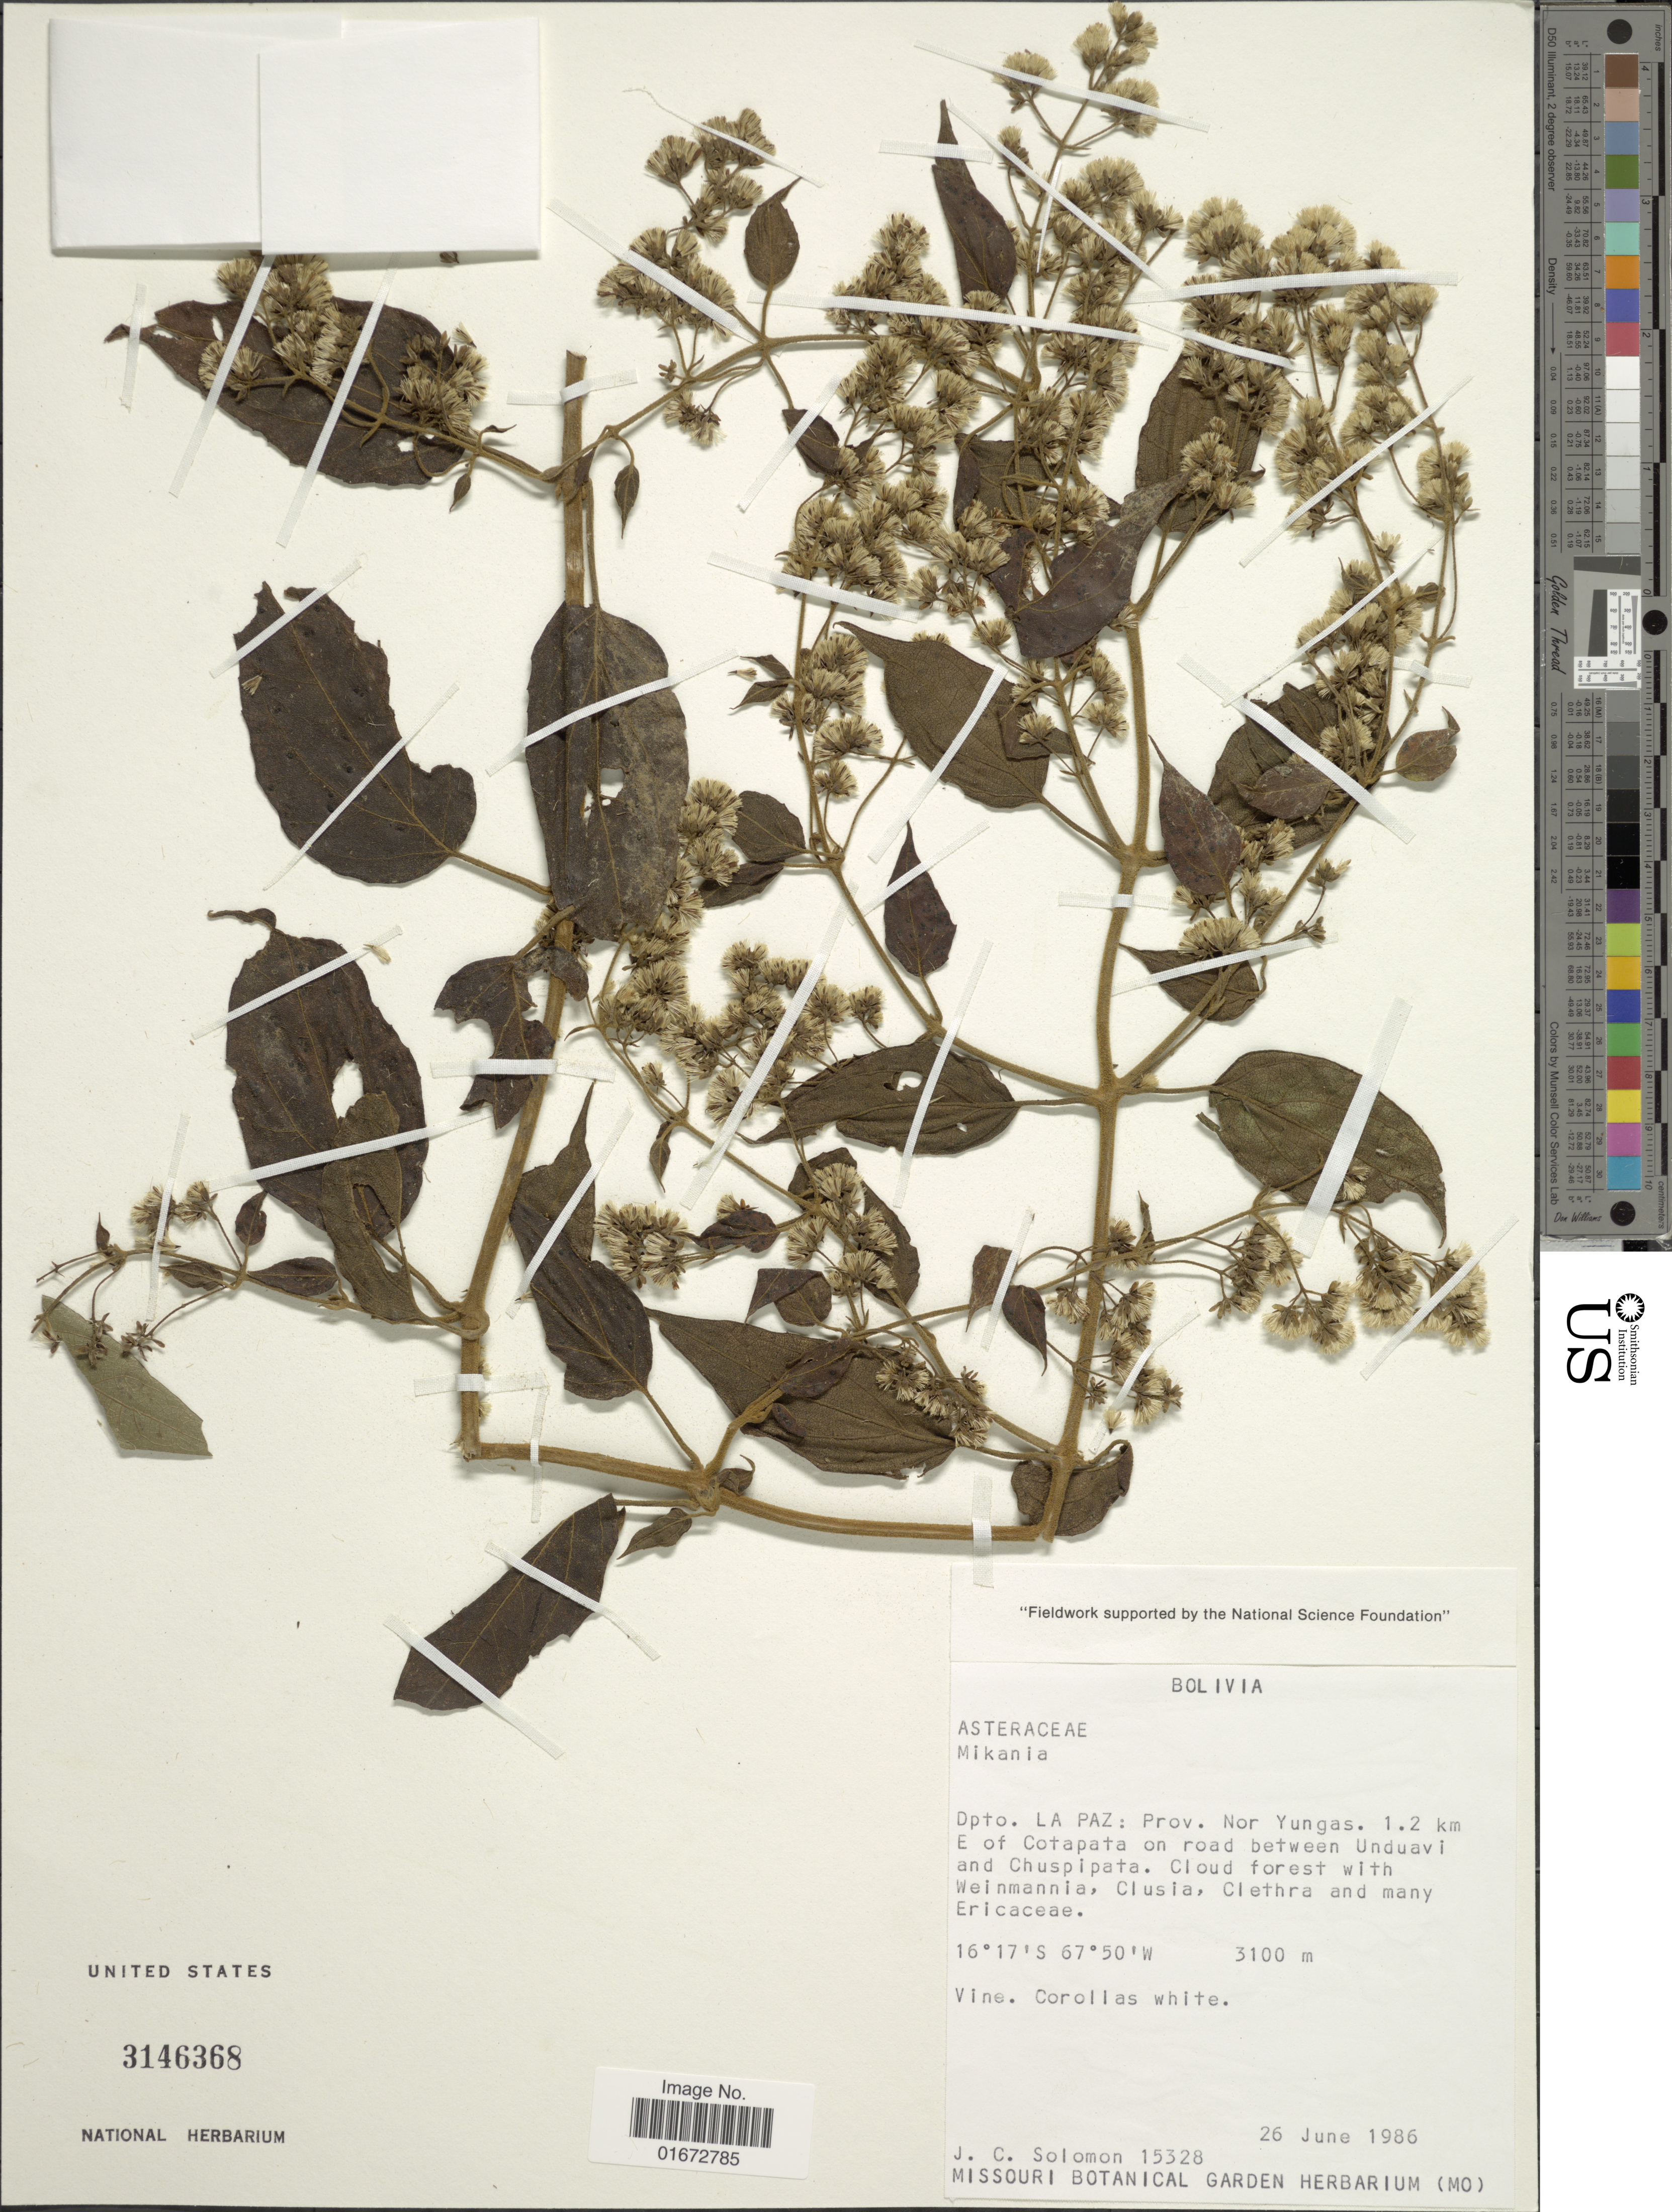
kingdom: Plantae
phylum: Tracheophyta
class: Magnoliopsida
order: Asterales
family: Asteraceae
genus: Mikania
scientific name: Mikania ferruginea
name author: (Rusby) Buchtien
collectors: J. C. Solomon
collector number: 15328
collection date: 1986-06-26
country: Bolivia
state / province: La Paz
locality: Dpto. La Paz: Prov. Nor Yungas. 1.2 km E of Cotapata on road between Unduavi and Chuspipata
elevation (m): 3100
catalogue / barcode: US 3146368